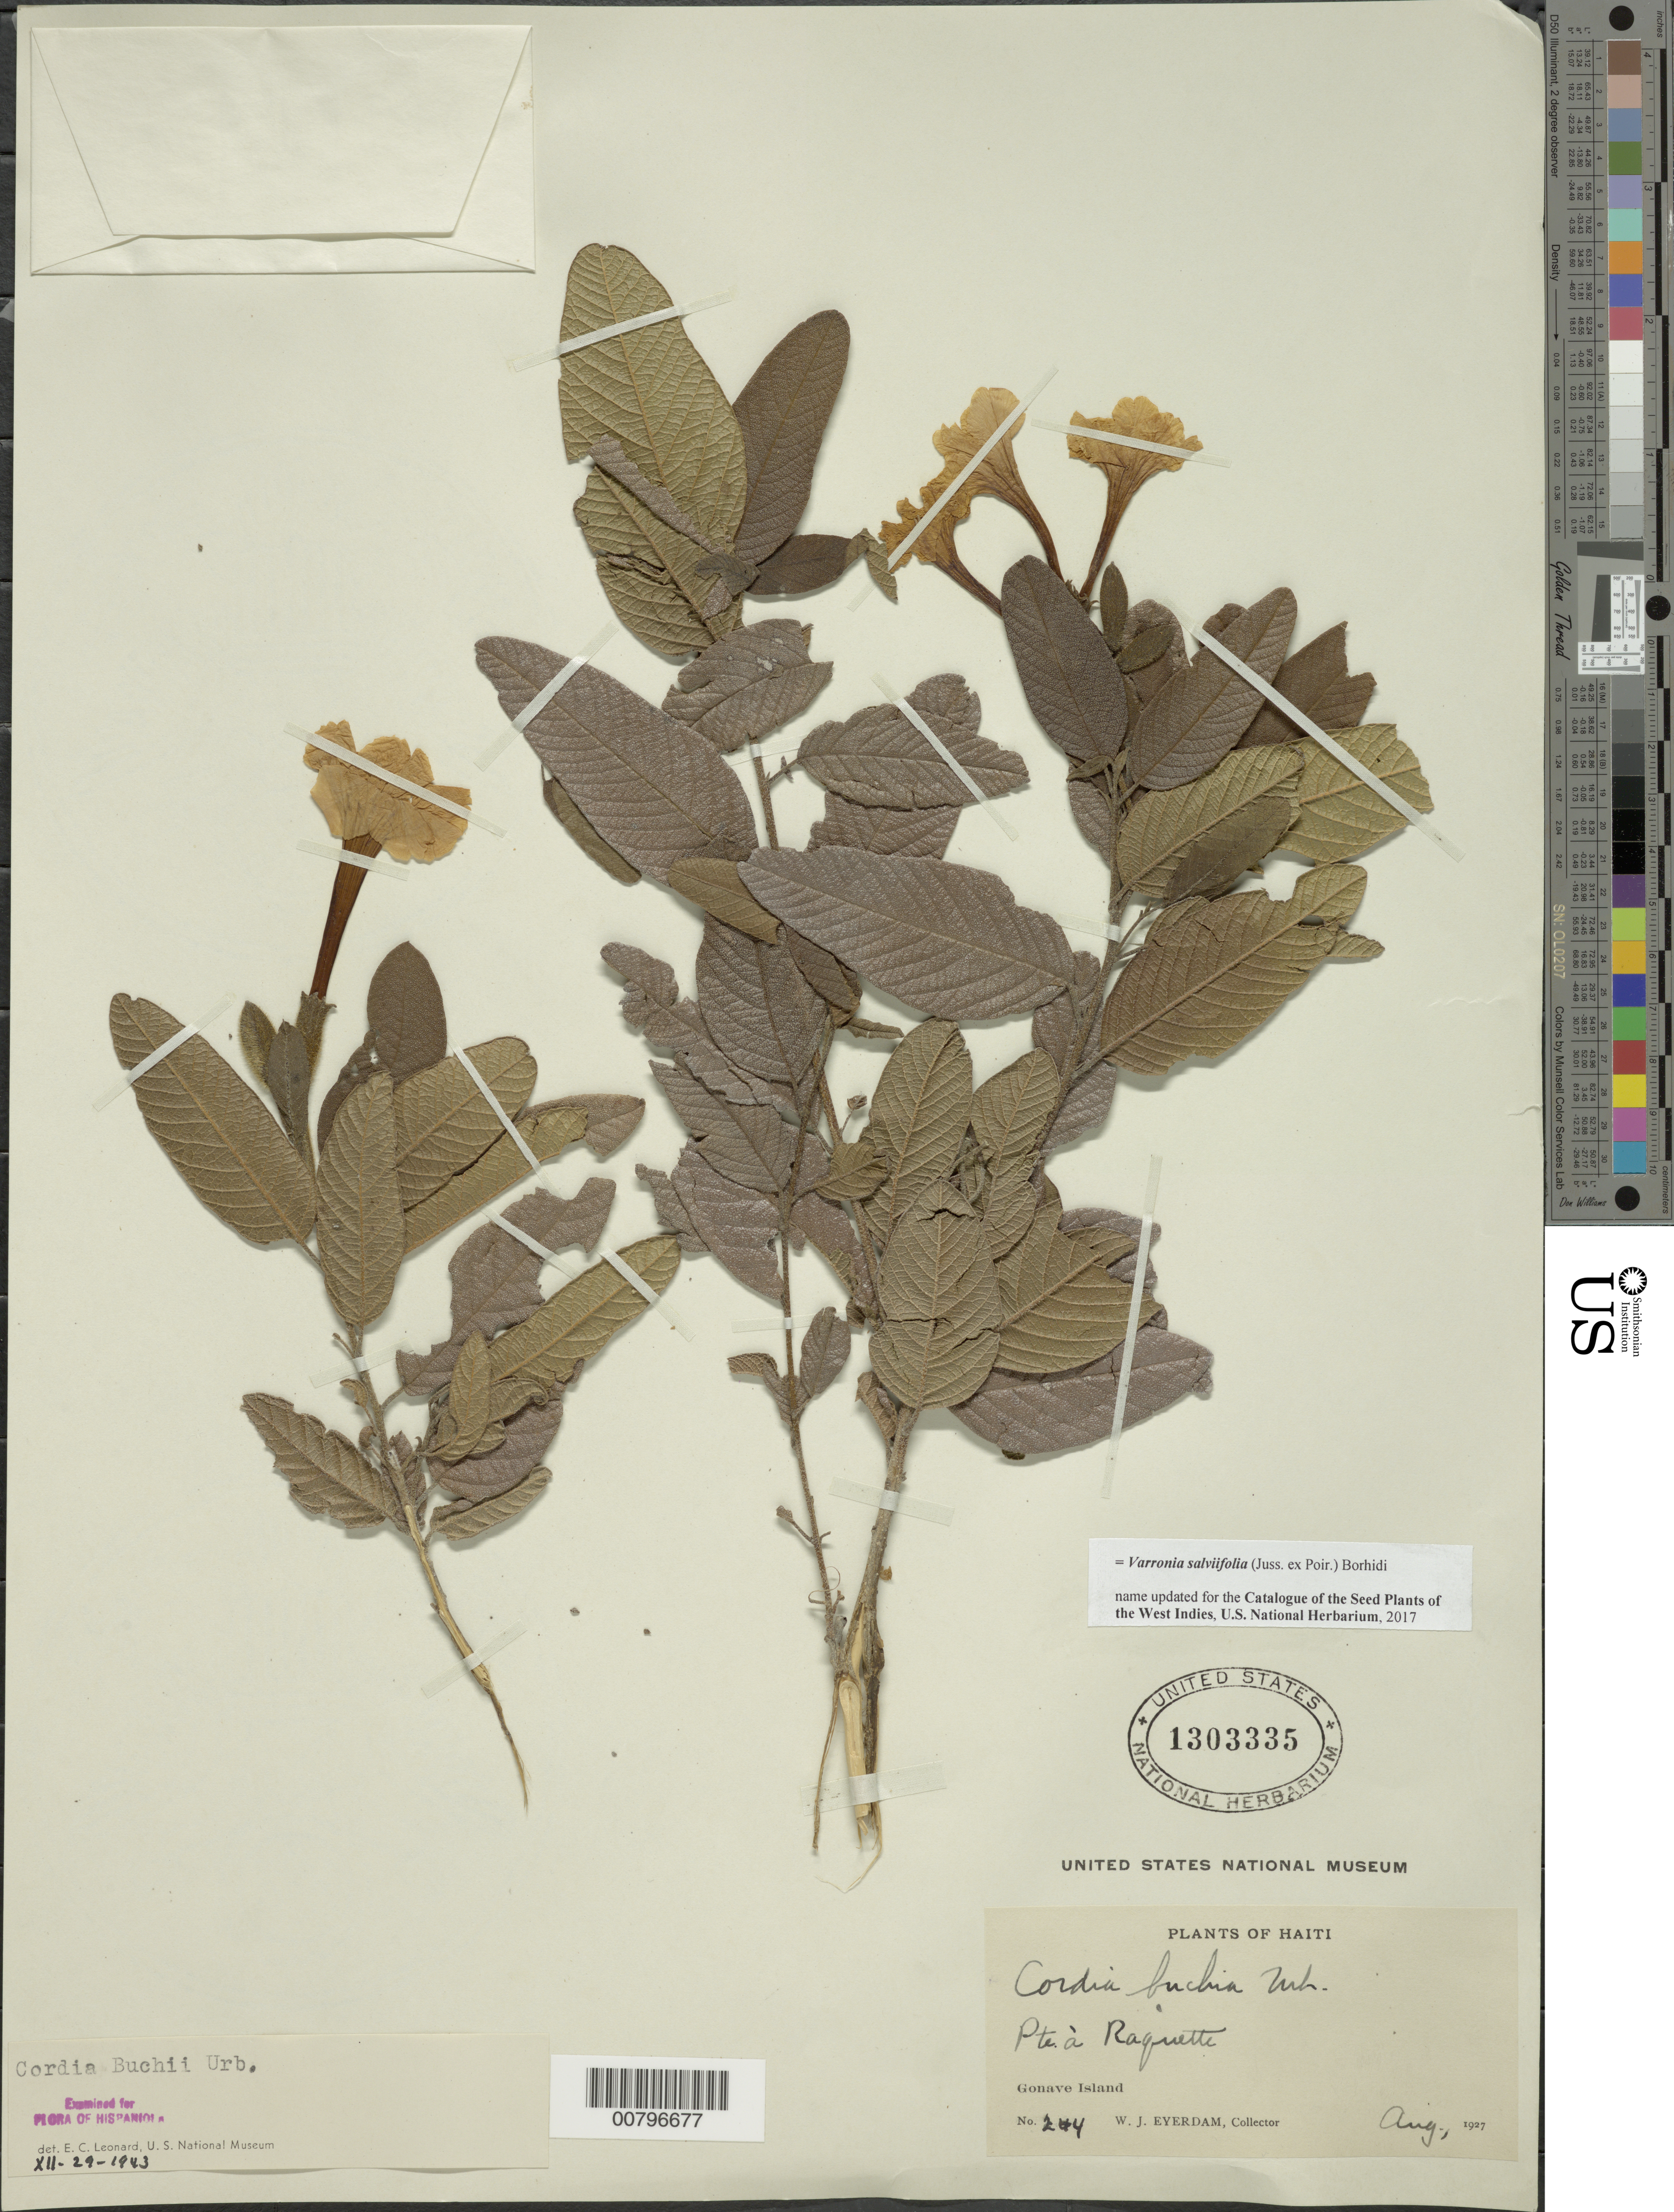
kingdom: Plantae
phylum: Tracheophyta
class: Magnoliopsida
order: Boraginales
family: Cordiaceae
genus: Varronia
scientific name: Varronia salviifolia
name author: (Juss. ex Poir.) Borhidi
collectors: W. J. Eyerdam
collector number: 244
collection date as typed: Aug 1927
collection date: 1927-08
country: Haiti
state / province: Ouest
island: Gonave I.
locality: Gonave Island, Pte a Raquette.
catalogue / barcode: US 1303335